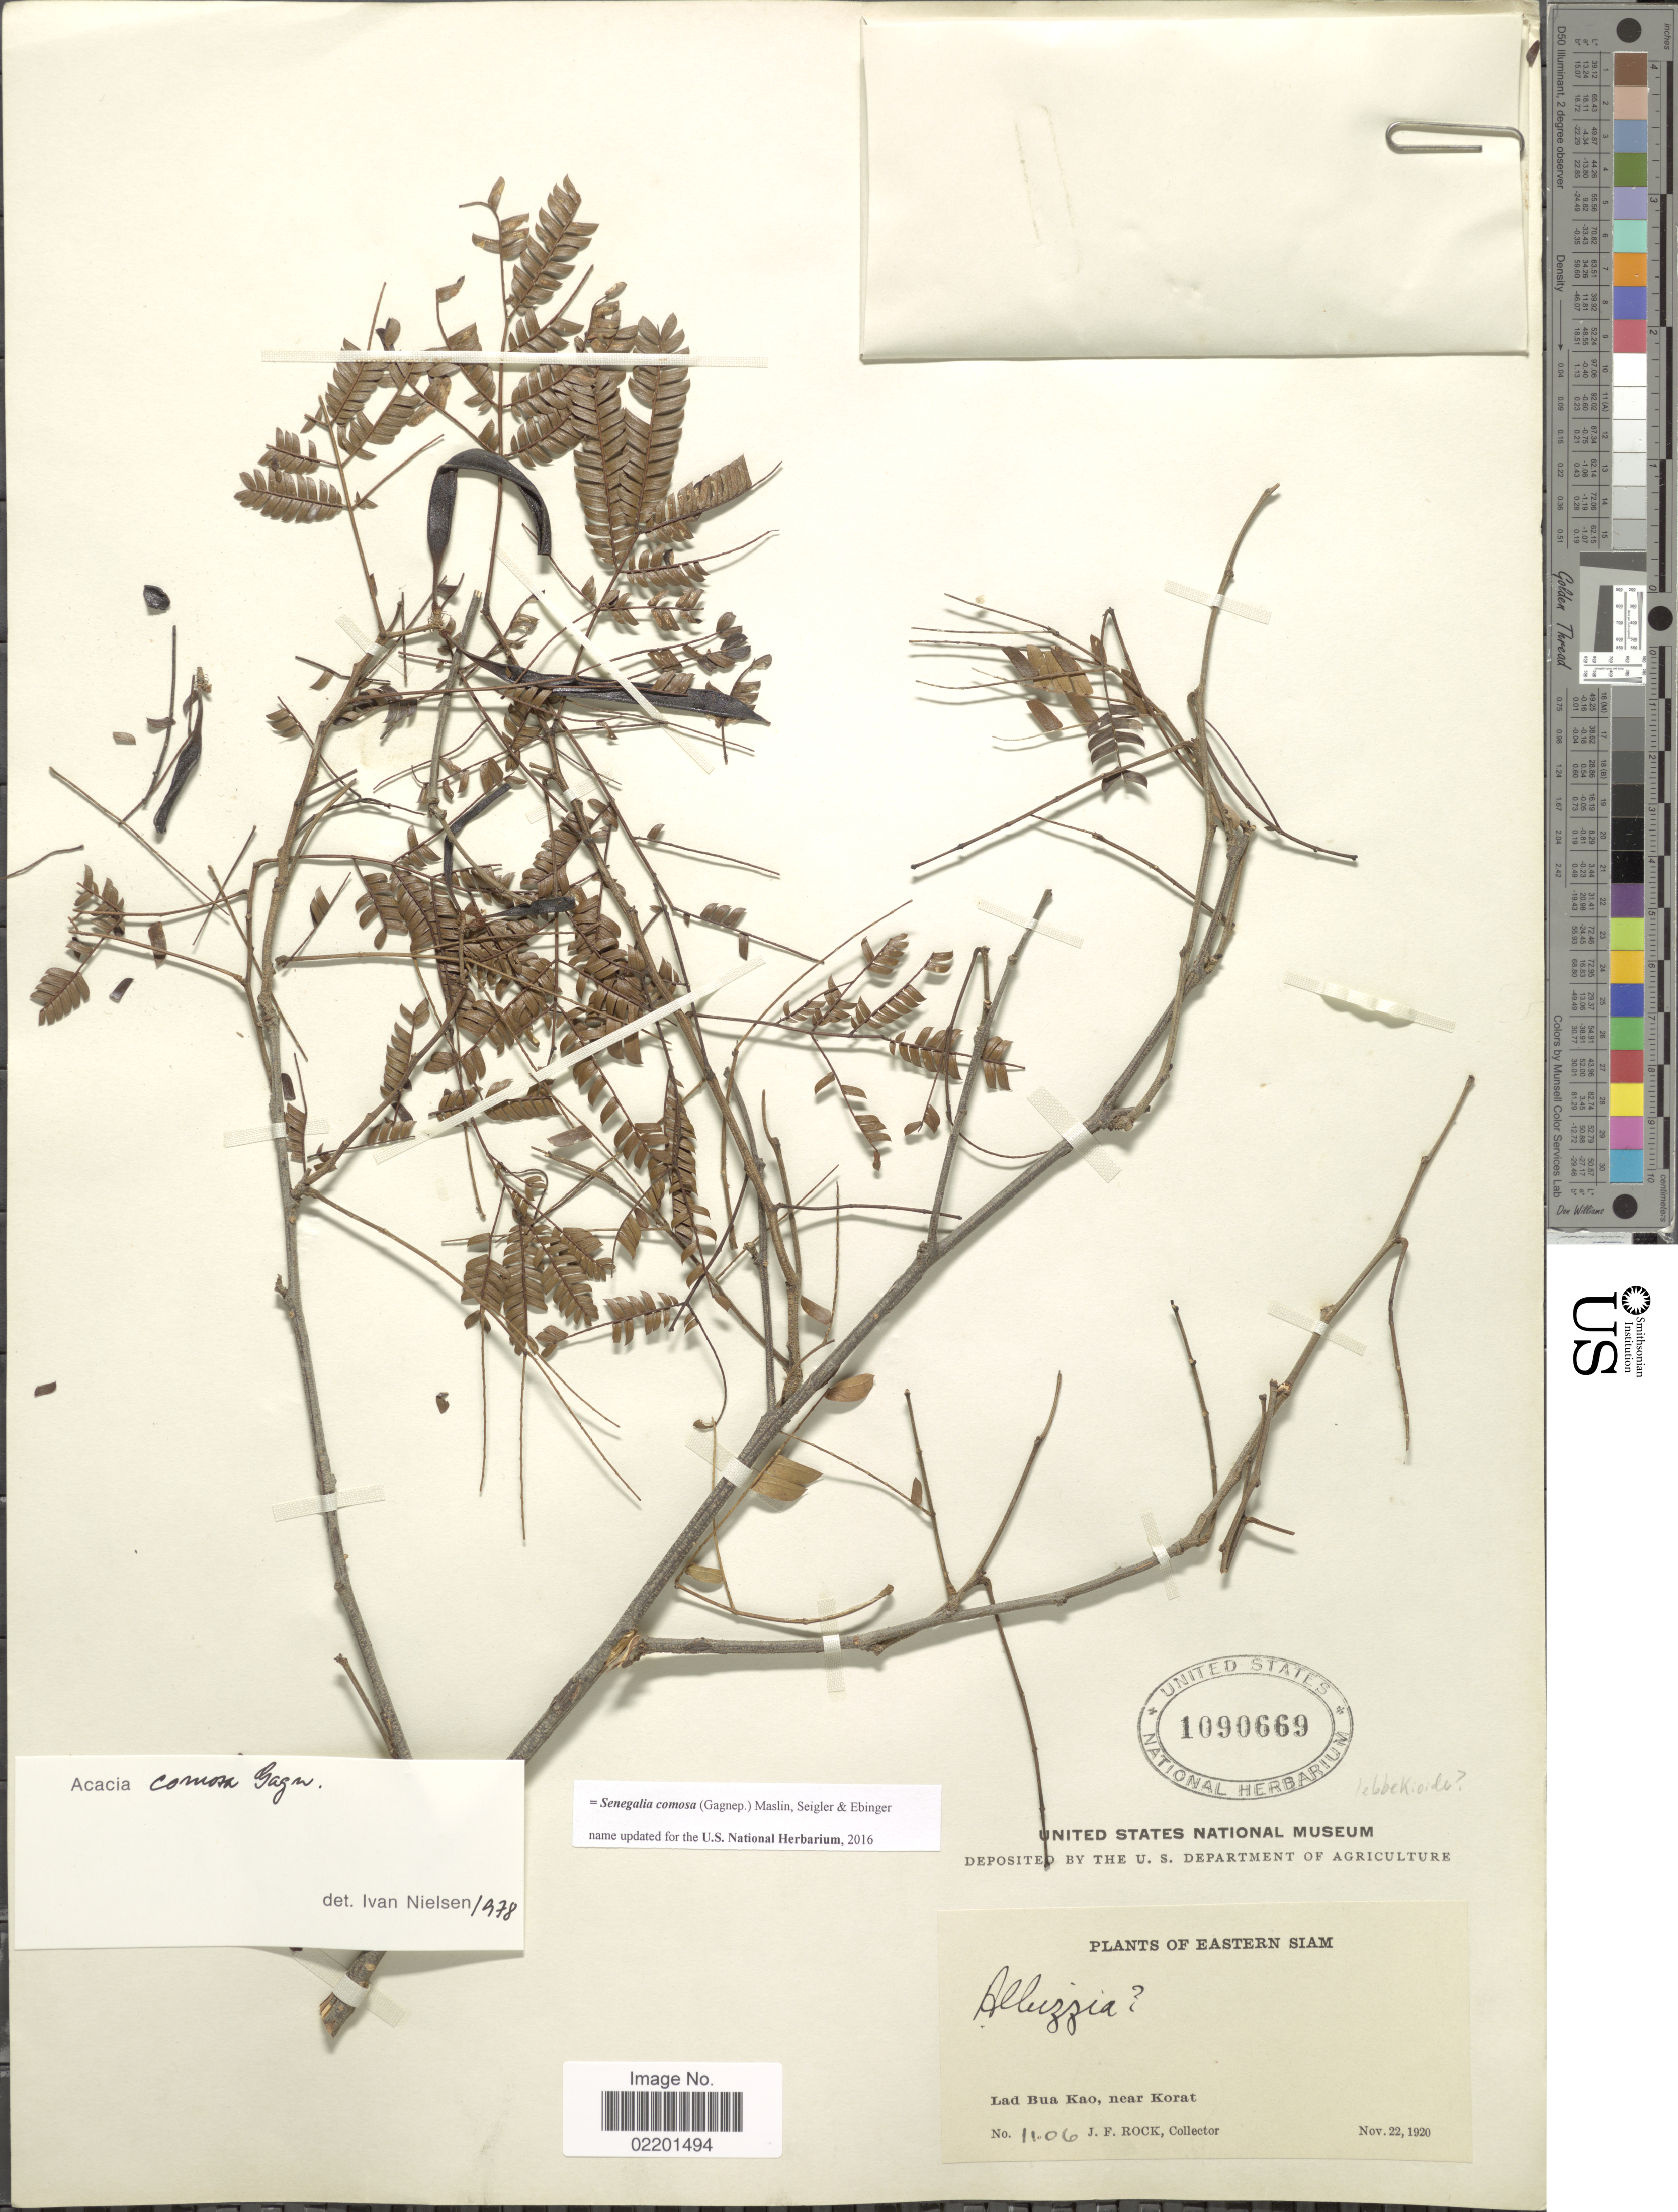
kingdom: Plantae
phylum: Tracheophyta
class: Magnoliopsida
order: Fabales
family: Fabaceae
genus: Senegalia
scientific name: Senegalia comosa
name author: (Gagnep.) Maslin et al.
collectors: J. Rock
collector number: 1106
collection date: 1920-11-22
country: Thailand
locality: Eastern Siam, Lad Bua Kao, near Korat.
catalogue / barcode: US 1090669